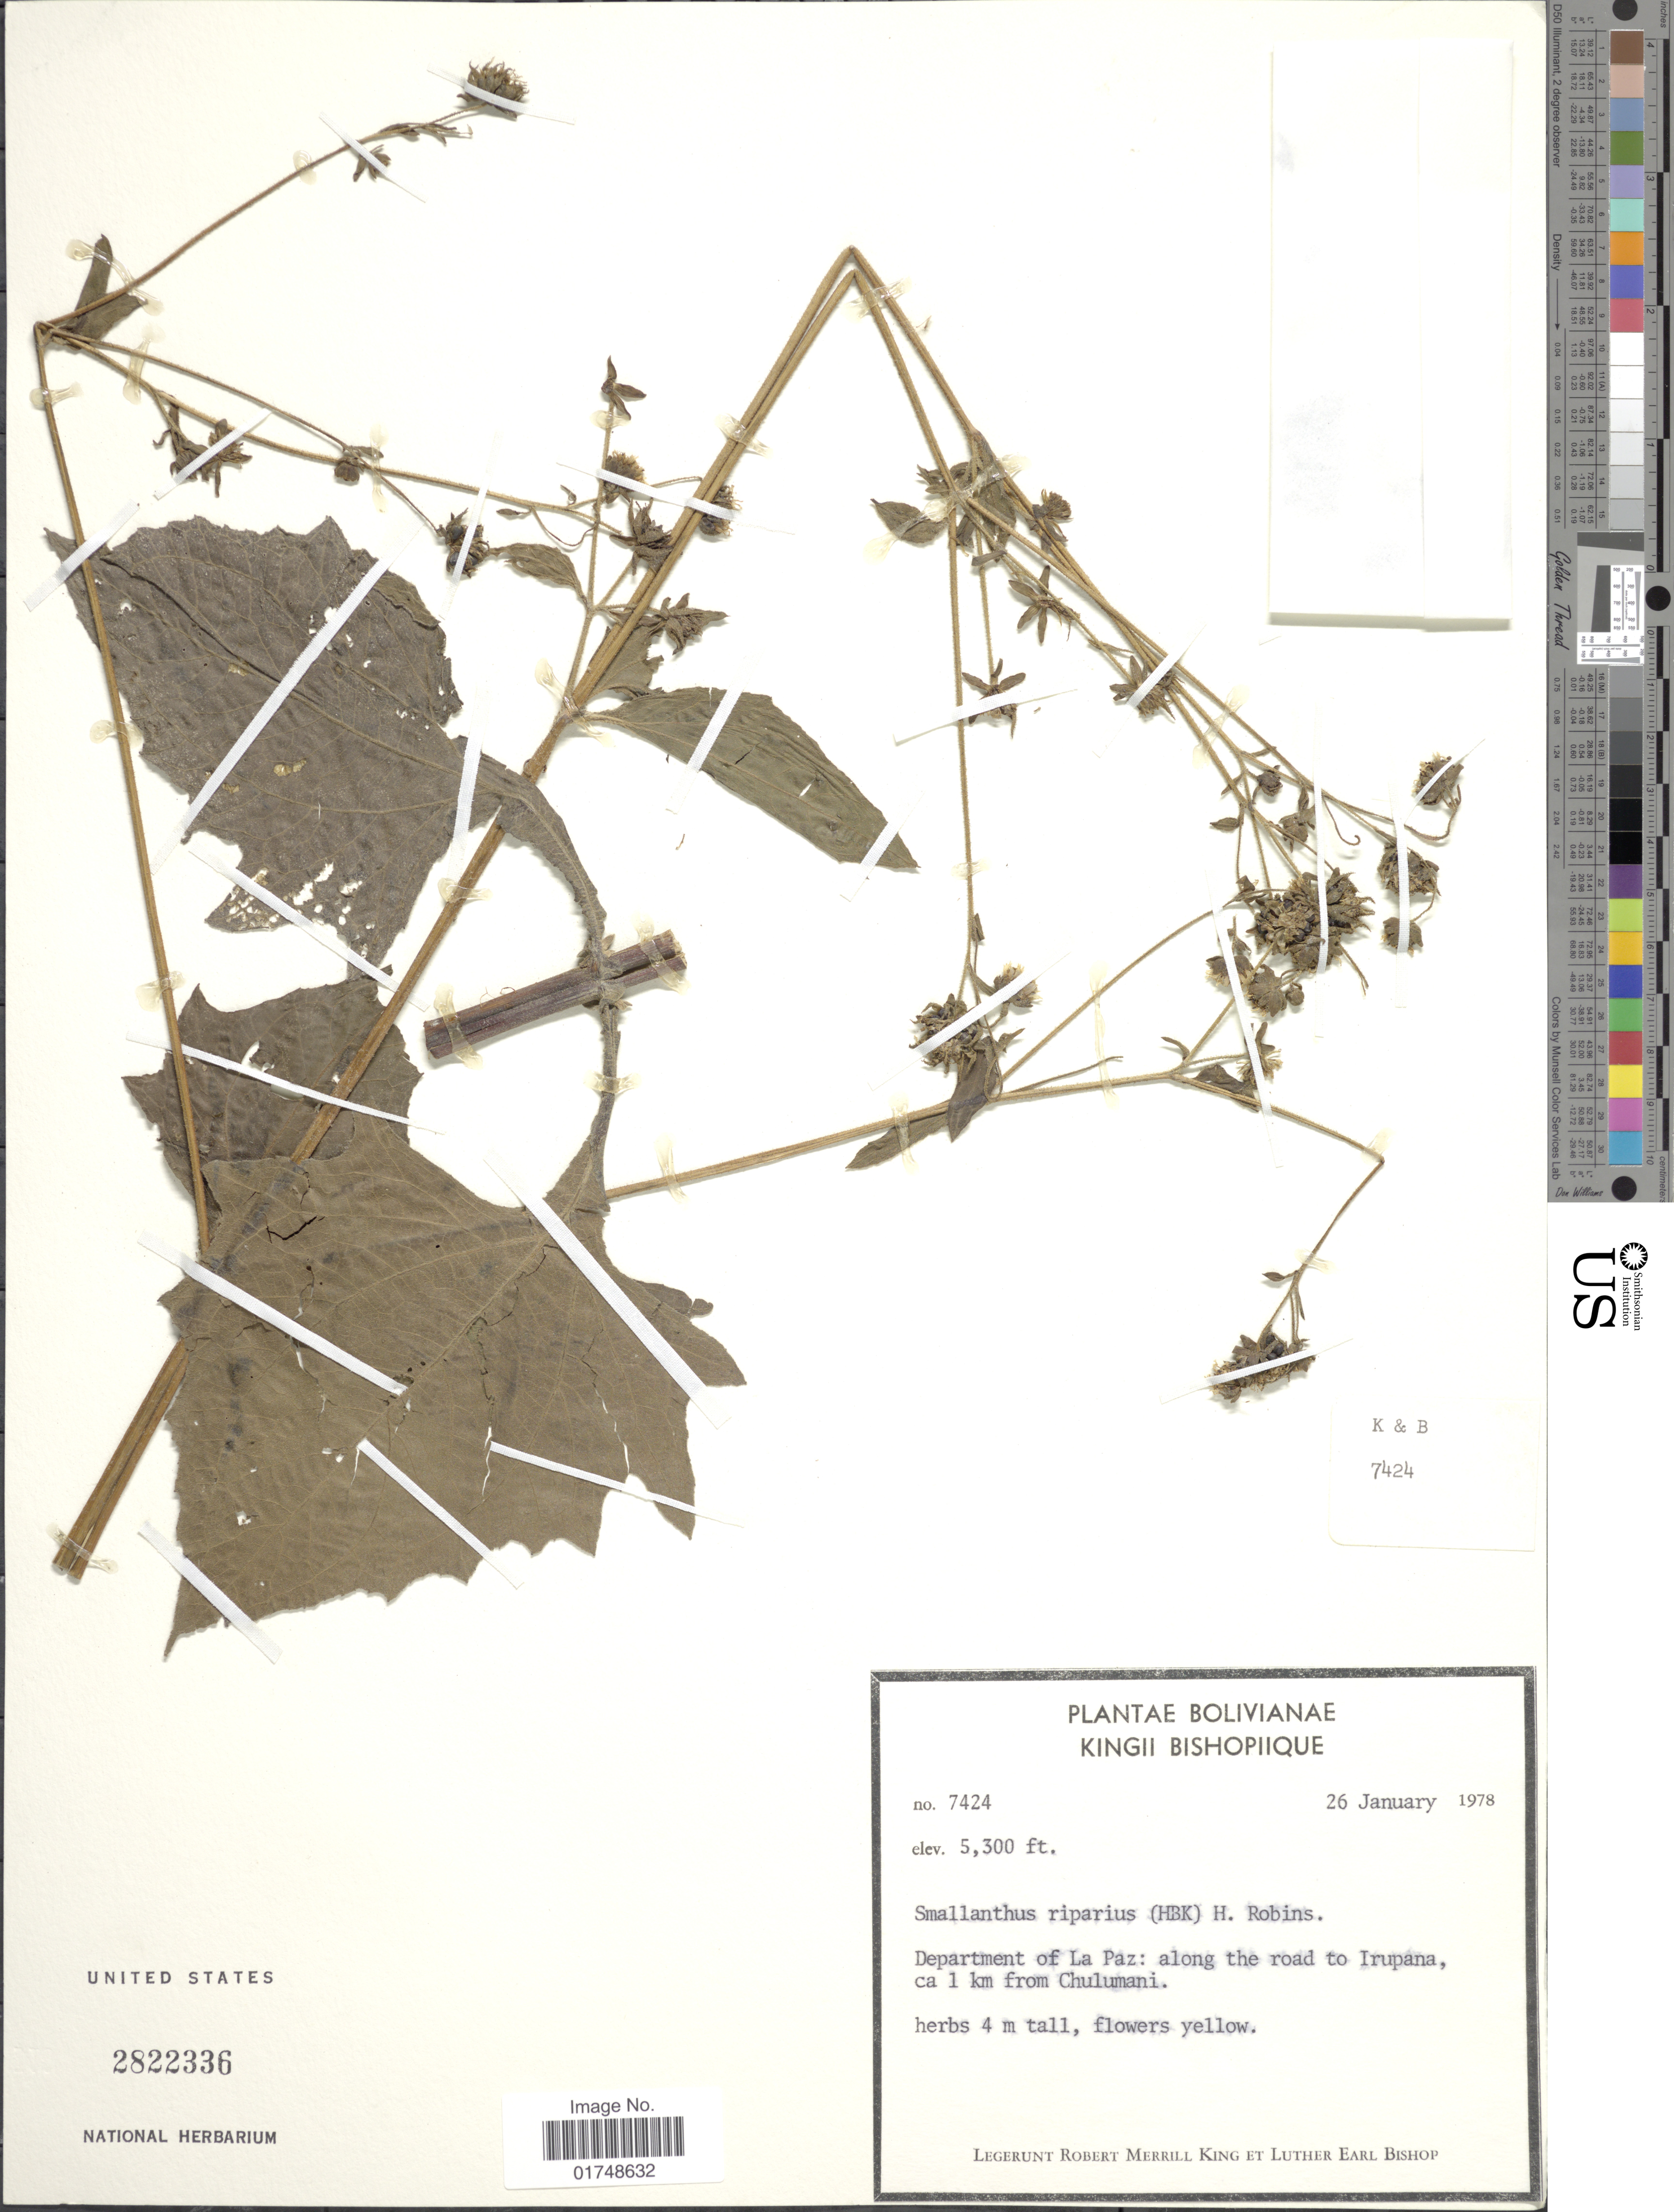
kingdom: Plantae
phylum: Tracheophyta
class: Magnoliopsida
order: Asterales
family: Asteraceae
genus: Smallanthus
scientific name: Smallanthus siegesbeckia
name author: (DC.) H. Rob.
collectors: R. M. King & L. E. Bishop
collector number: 7424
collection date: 1978-01-26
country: Bolivia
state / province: La Paz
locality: Department of La Paz: along the road to Irupana, ca 1 km from Chulumani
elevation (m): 1615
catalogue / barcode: US 2822336